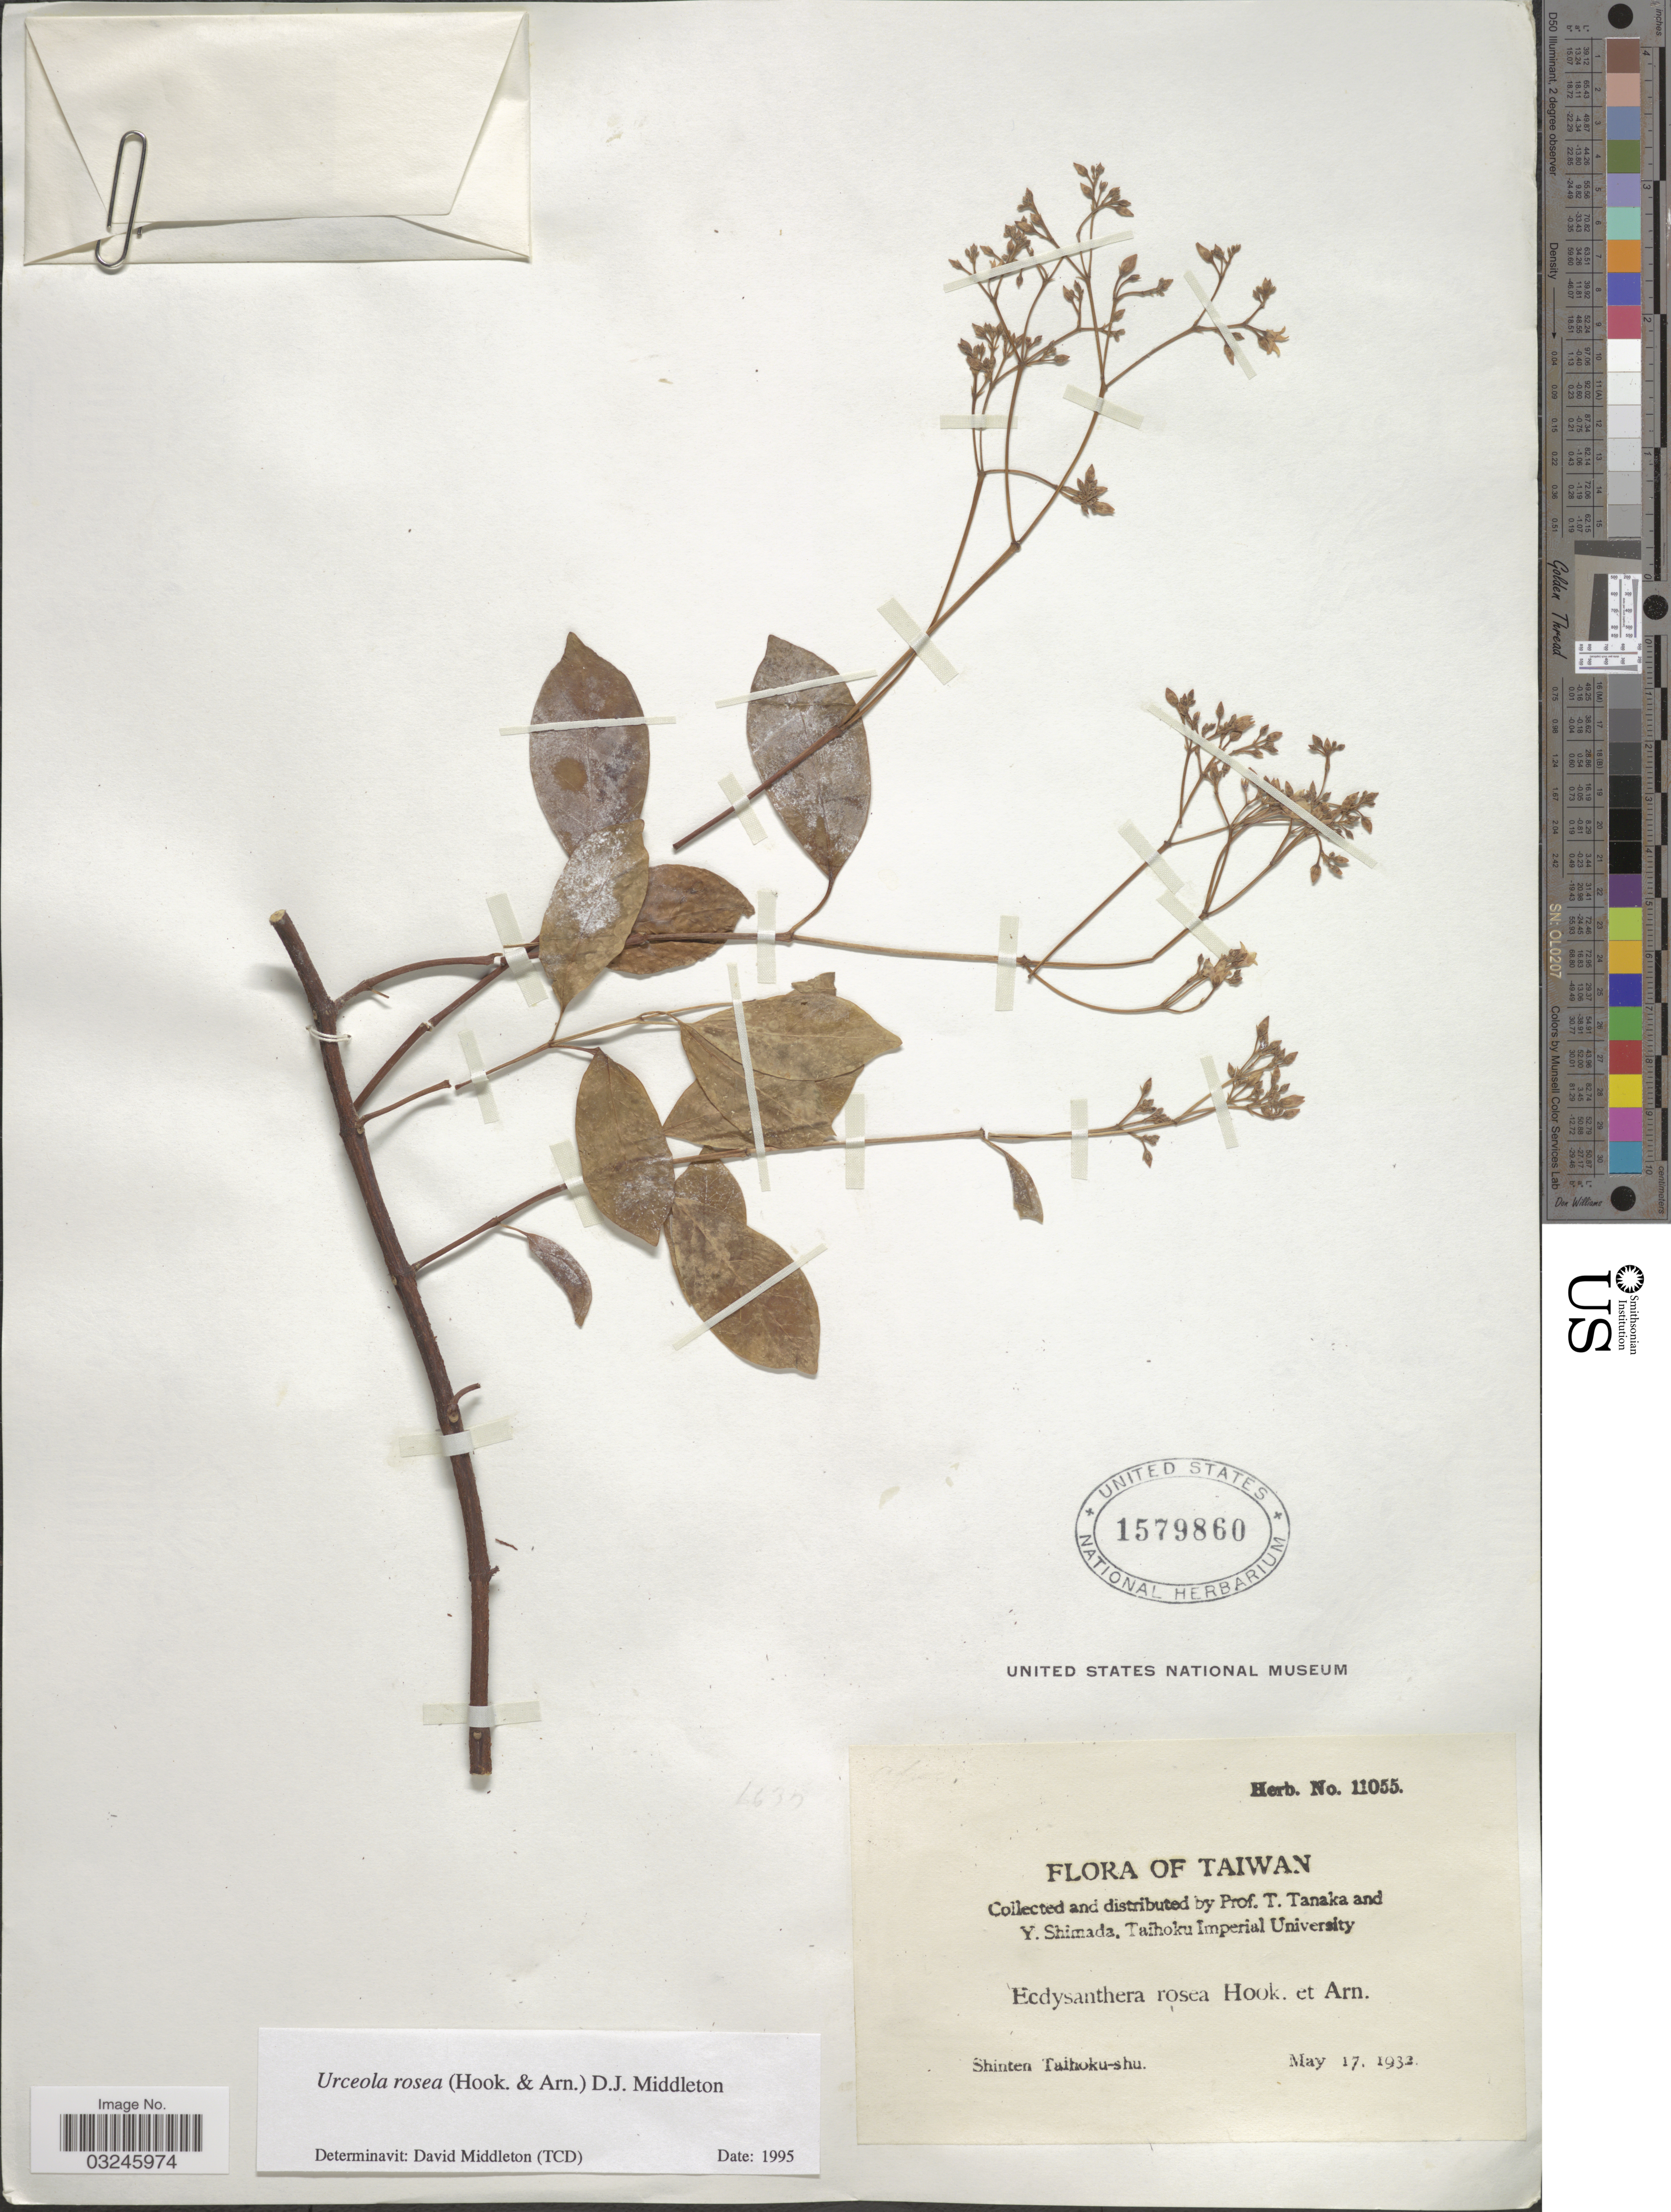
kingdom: Plantae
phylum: Tracheophyta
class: Magnoliopsida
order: Gentianales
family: Apocynaceae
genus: Urceola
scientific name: Urceola rosea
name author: Hook. & Arn.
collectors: T. Tanaka & Y. Shimada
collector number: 11055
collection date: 1932-05-17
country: Taiwan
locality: Shinten Taihoku-shu.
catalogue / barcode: US 1579860